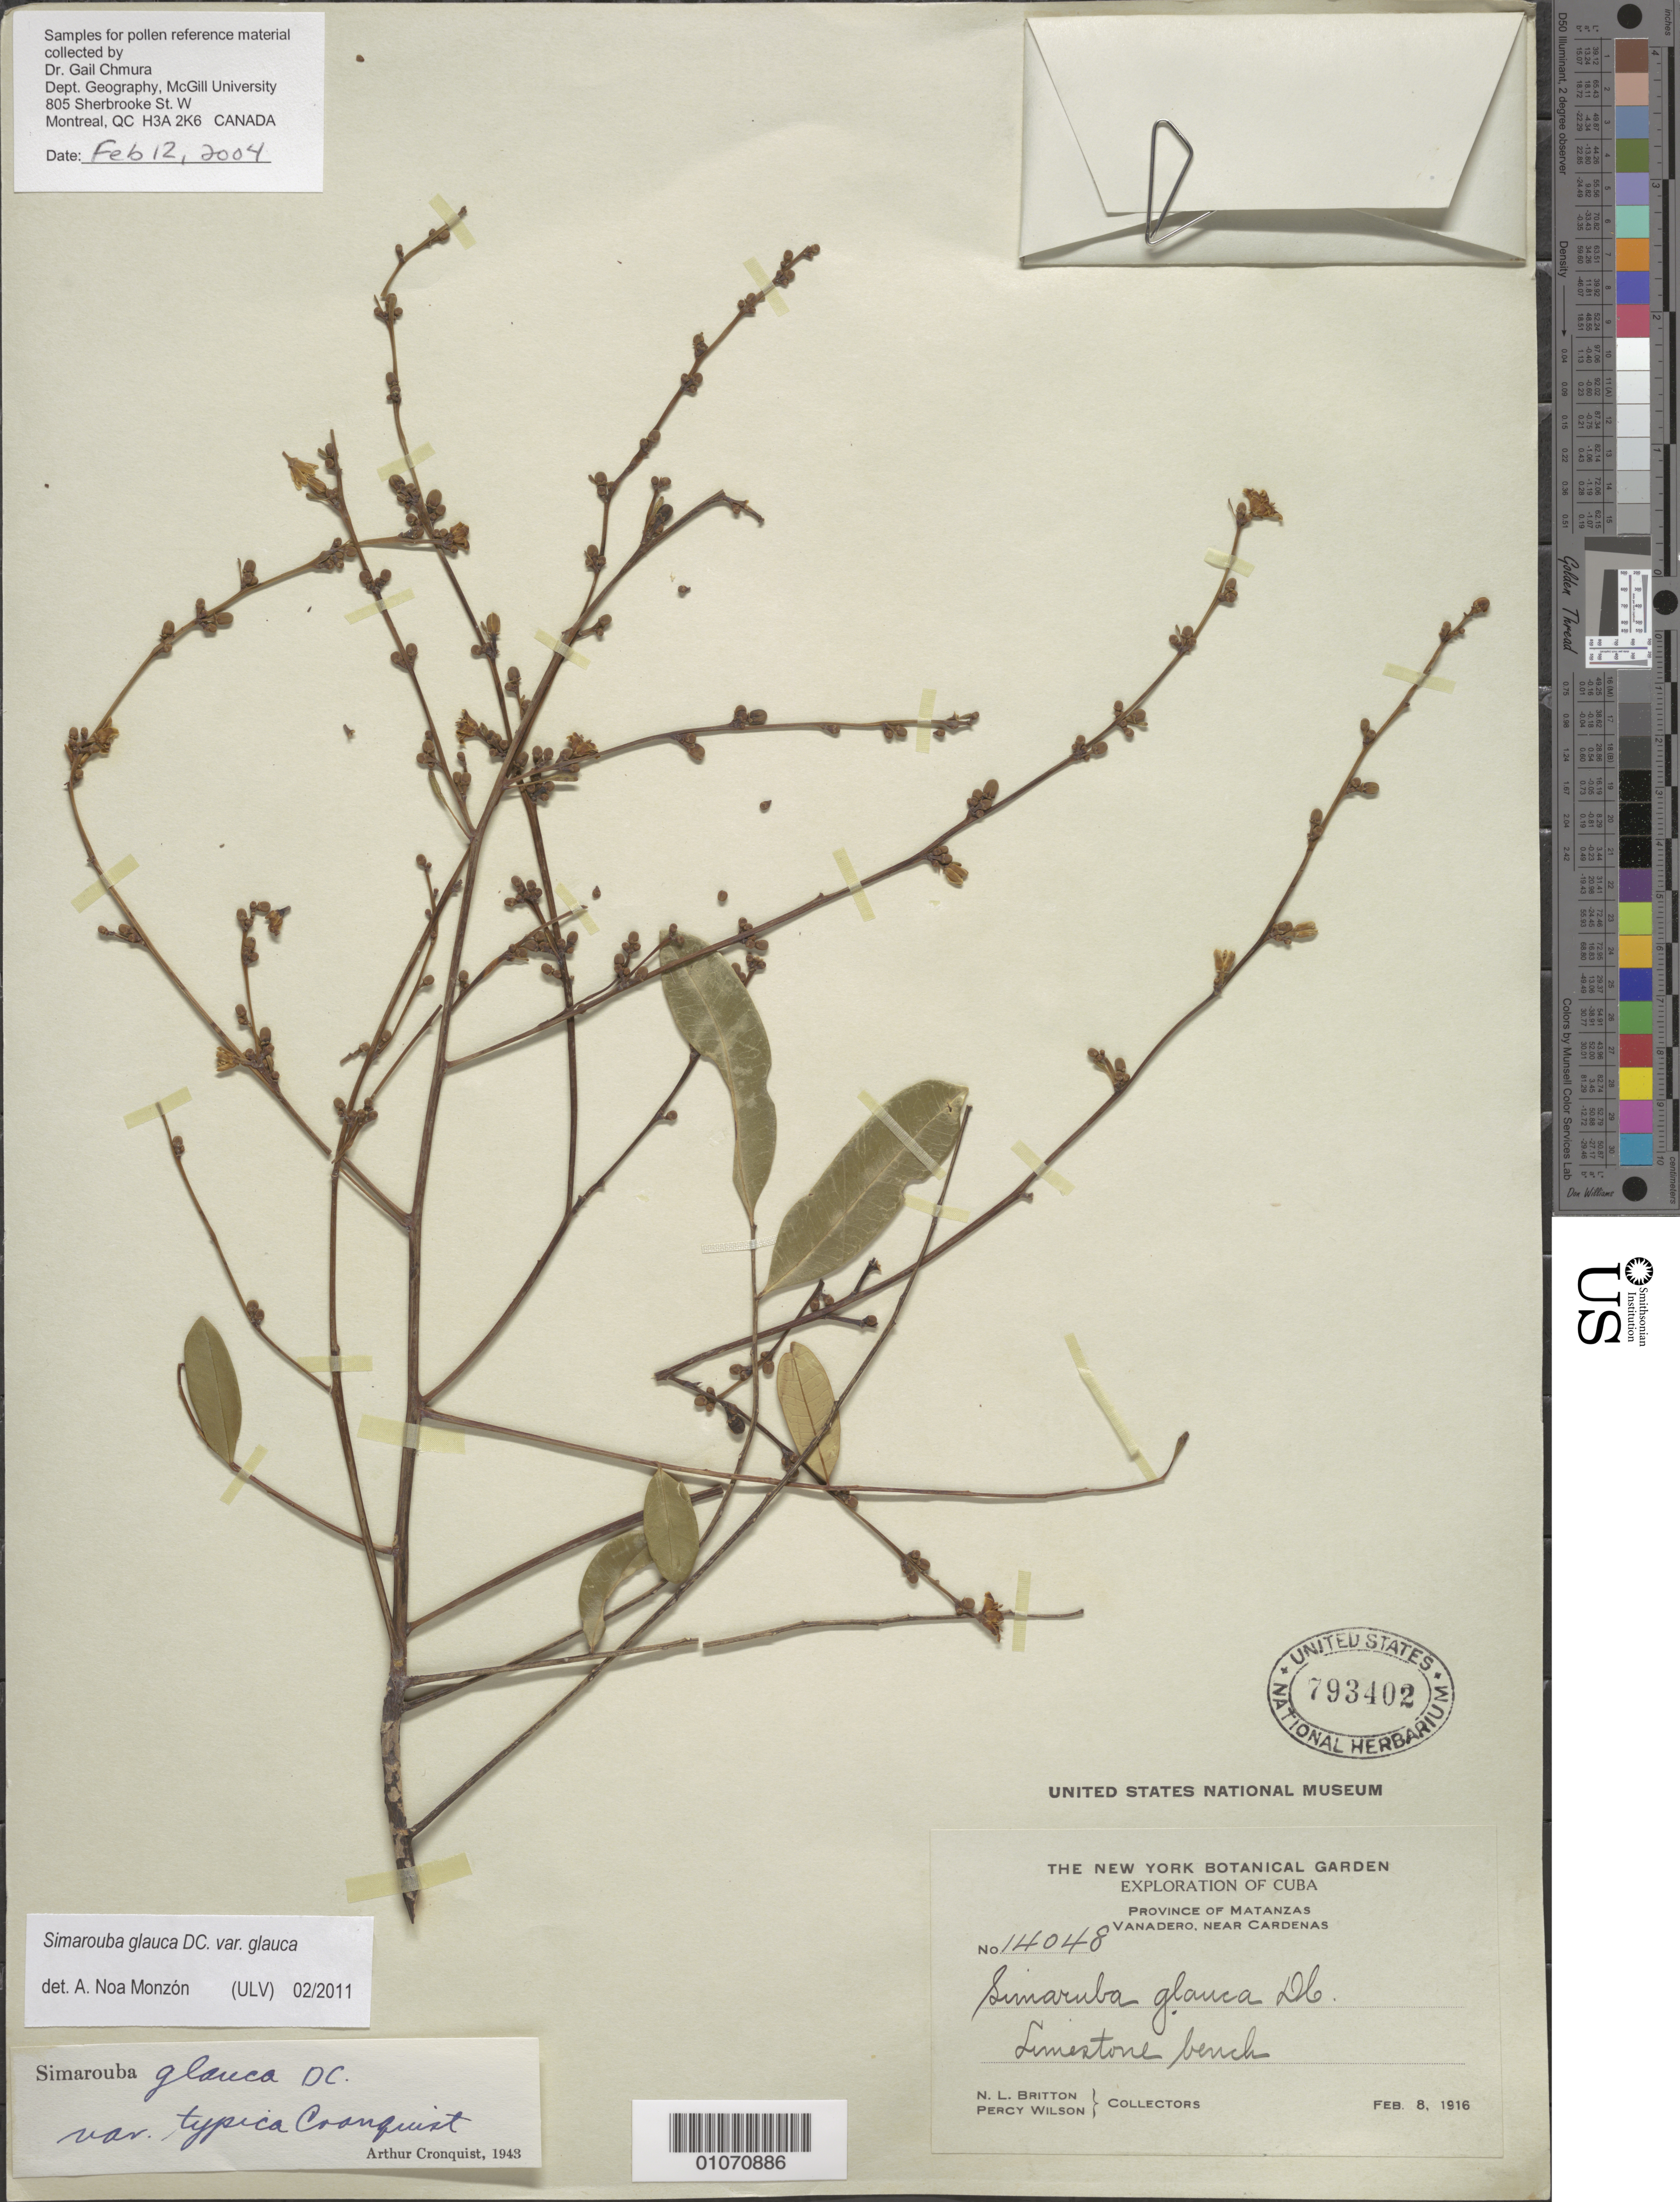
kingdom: Plantae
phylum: Tracheophyta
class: Magnoliopsida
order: Sapindales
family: Simaroubaceae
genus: Simarouba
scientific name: Simarouba glauca var. glauca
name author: DC.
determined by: Noa Monzón, A.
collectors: N. Britton & P. Wilson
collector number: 14048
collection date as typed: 08 Feb 1916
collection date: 1916-02-08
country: Cuba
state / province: Matanzas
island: Cuba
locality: Vanadero, near Cardenas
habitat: Limestone bench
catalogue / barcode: US 793402